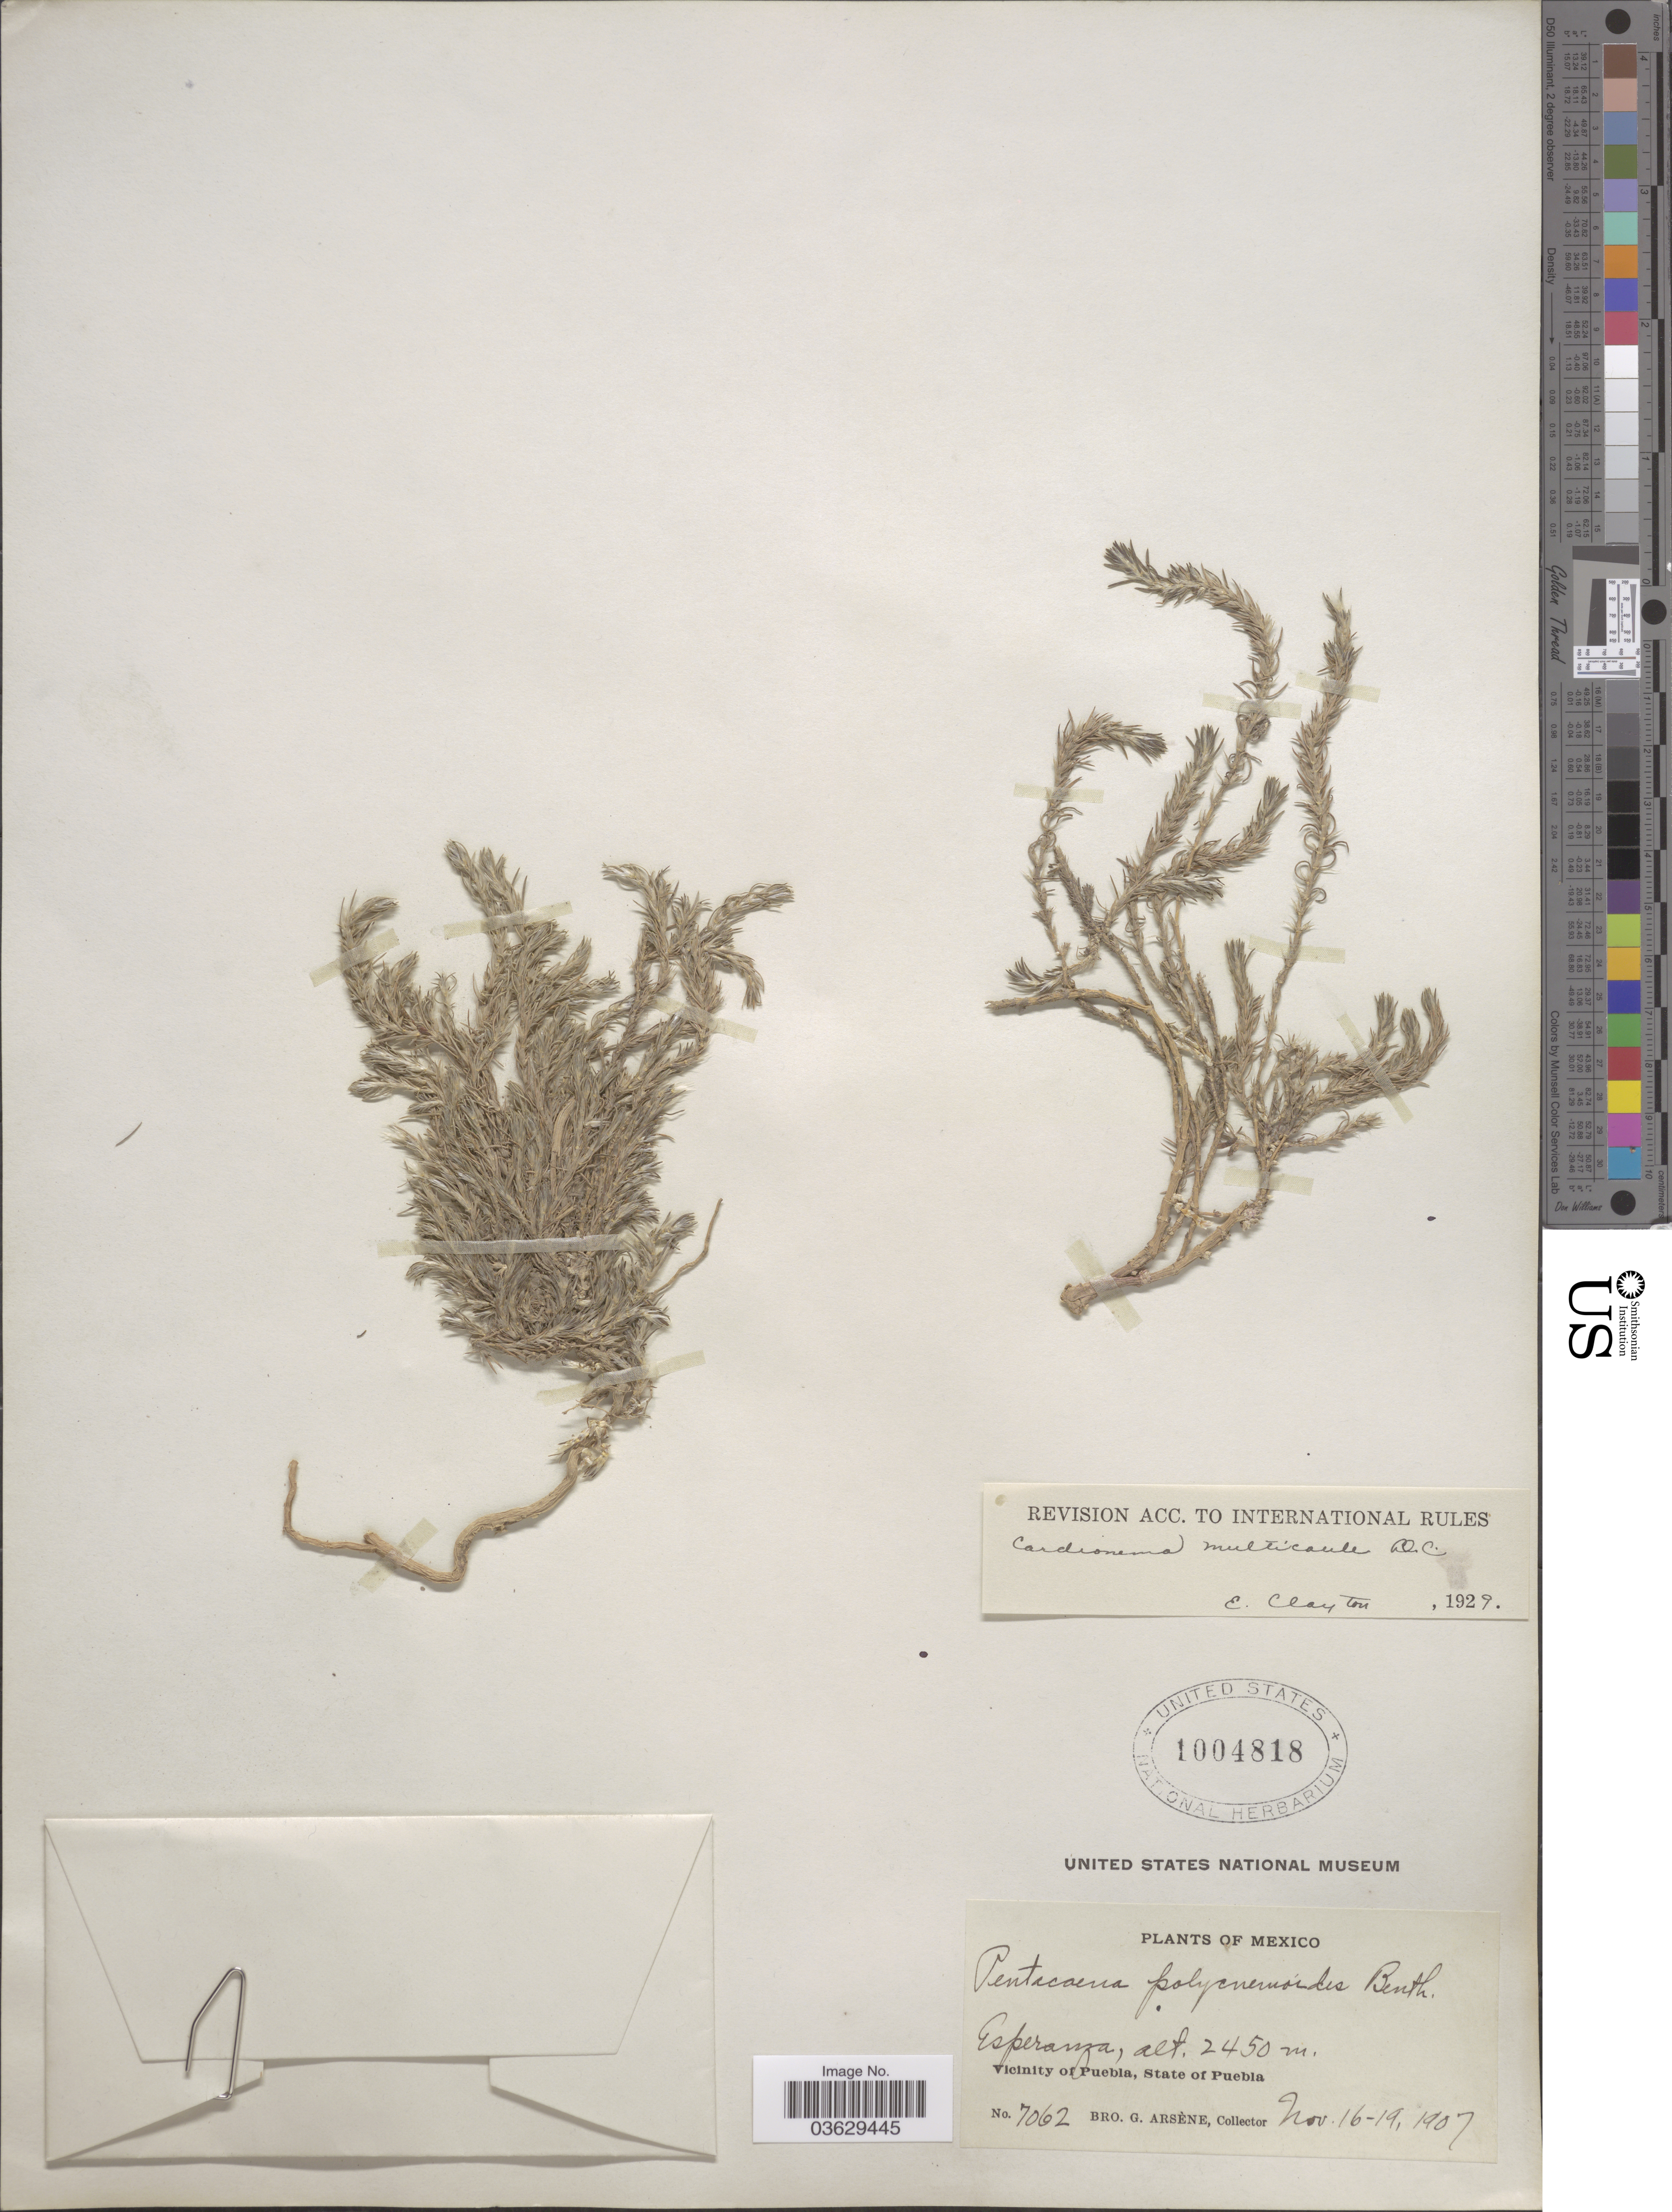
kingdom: Plantae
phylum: Tracheophyta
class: Magnoliopsida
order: Caryophyllales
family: Caryophyllaceae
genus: Cardionema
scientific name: Cardionema ramosissimum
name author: (Weinm.) A. Nelson & J.F. Macbr.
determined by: U.S. National Herbarium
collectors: Bro. G. Arsène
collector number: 7062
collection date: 1907-11-16/1907-11-19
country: Mexico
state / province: Puebla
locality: Esperanza. Vicinity of Puebla.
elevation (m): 2450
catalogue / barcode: US 1004818